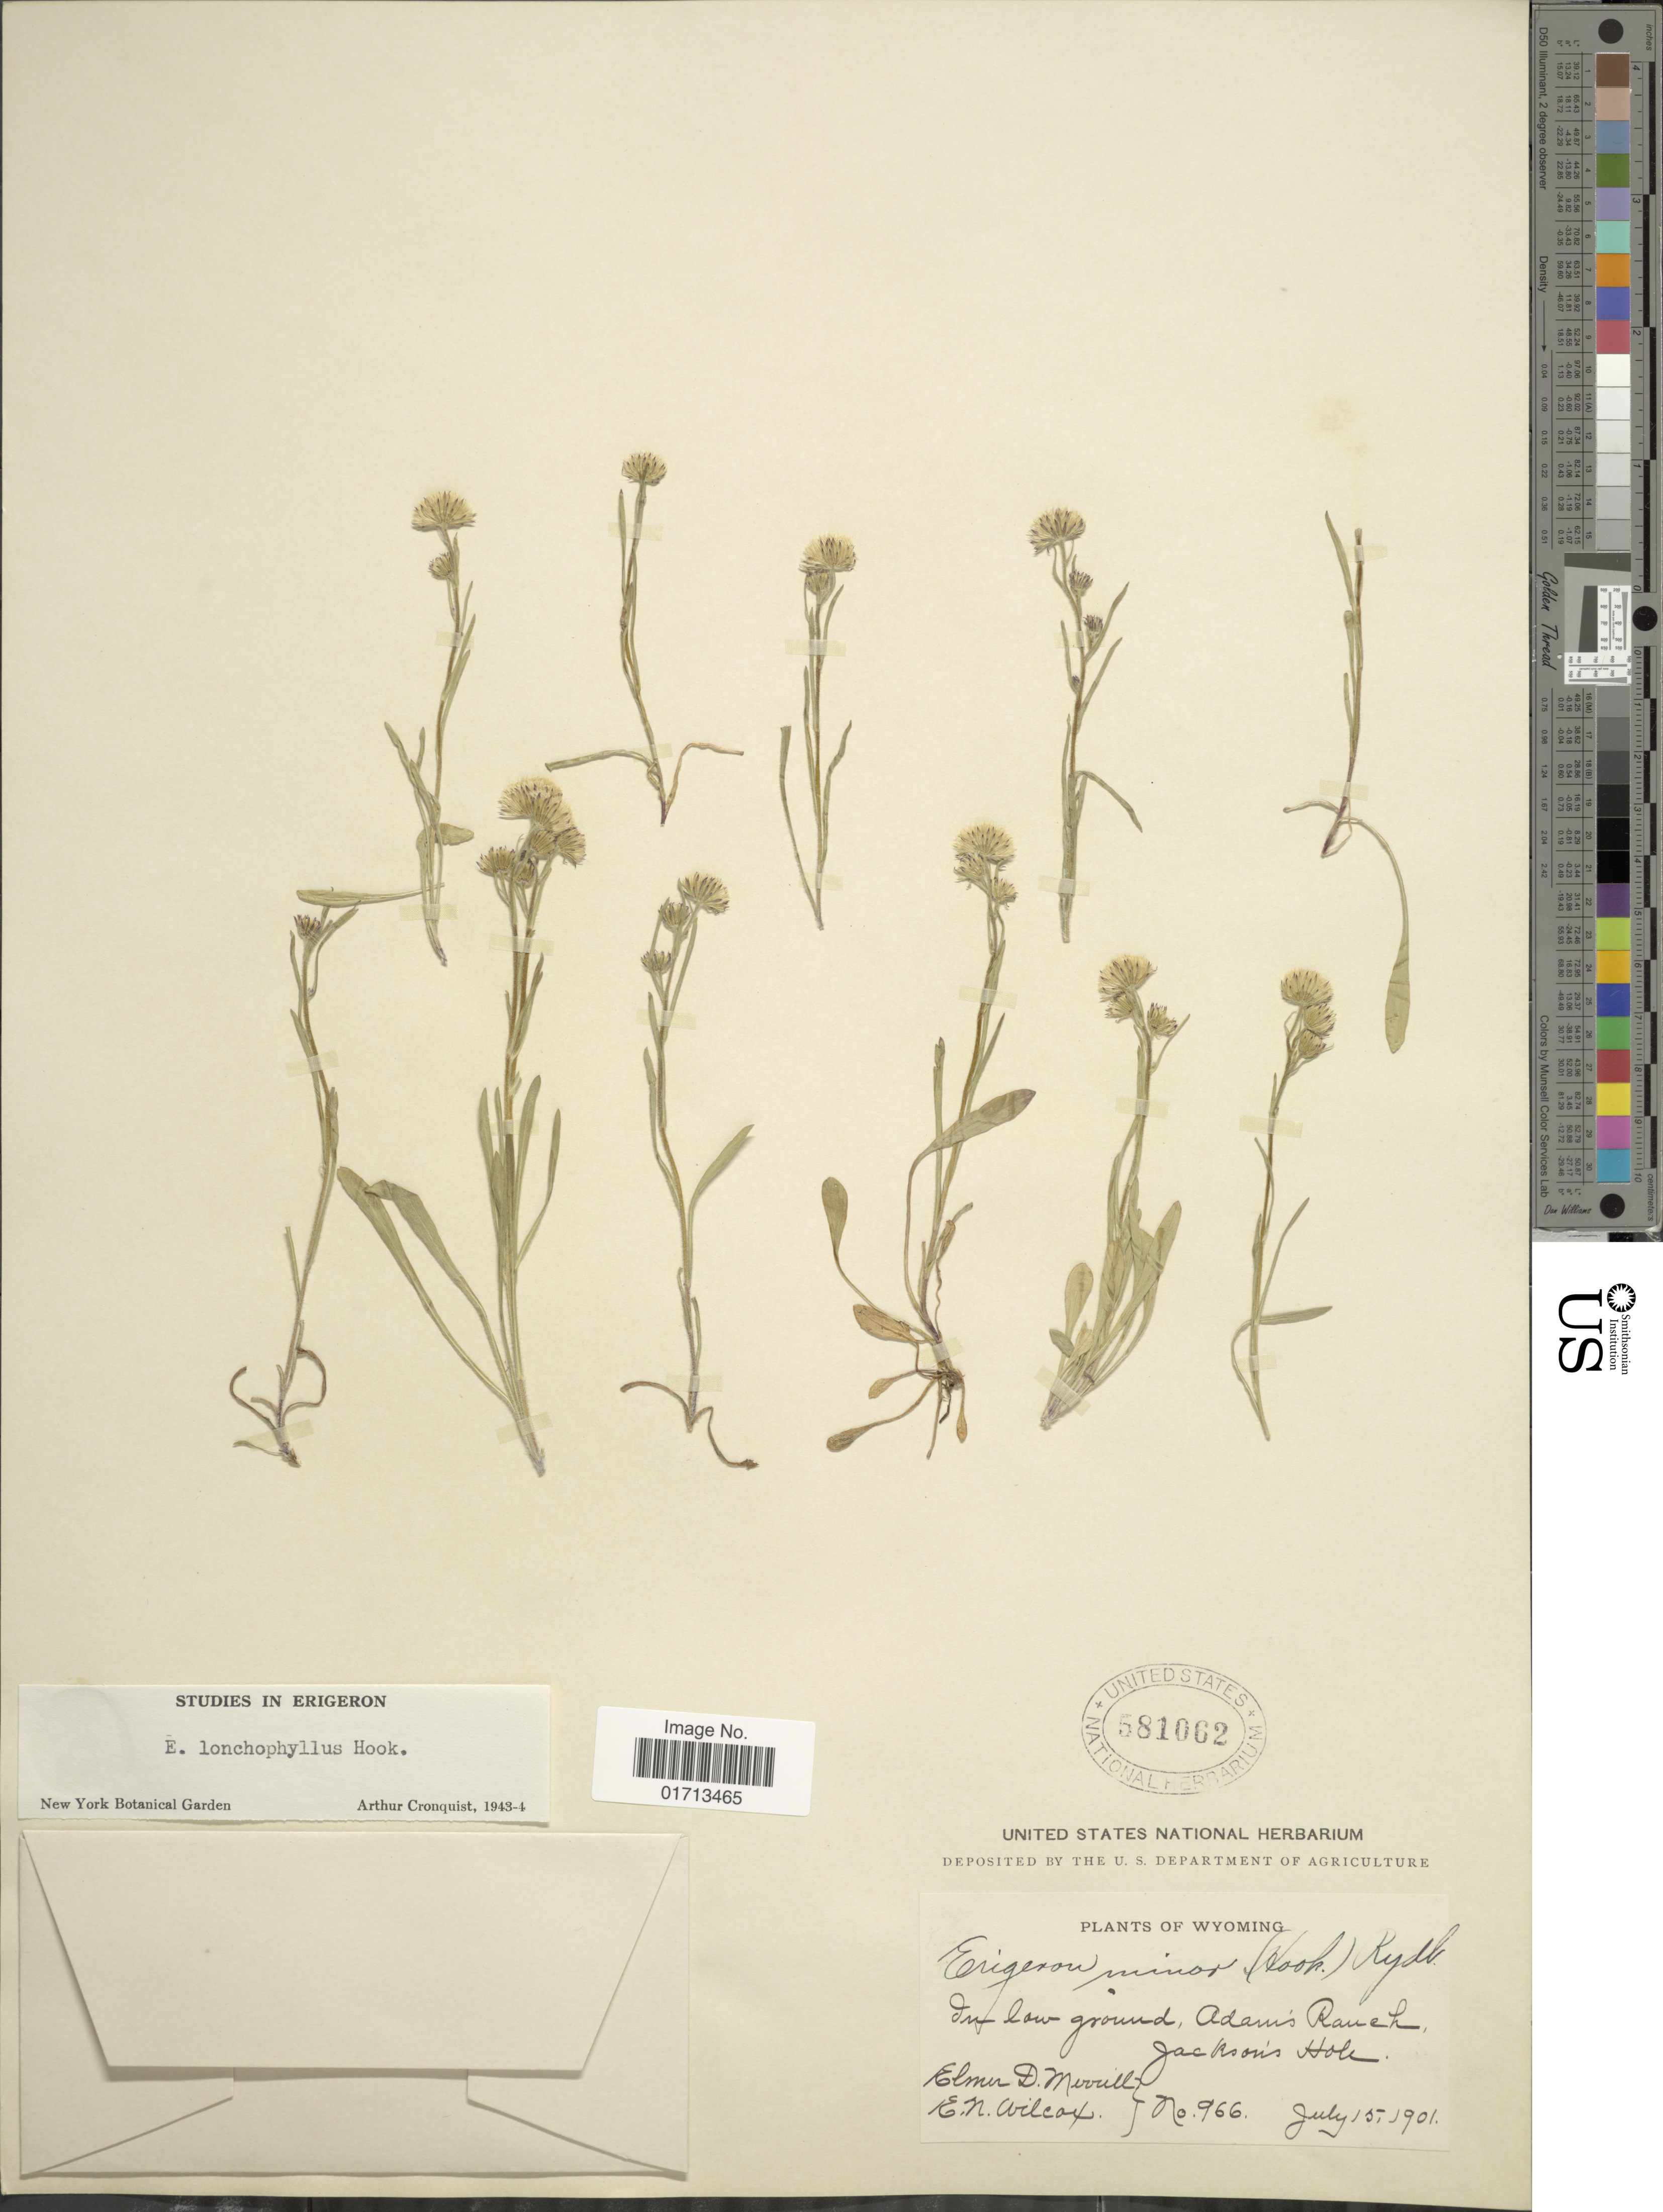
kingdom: Plantae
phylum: Tracheophyta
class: Magnoliopsida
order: Asterales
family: Asteraceae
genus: Erigeron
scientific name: Erigeron lonchophyllus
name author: Hook.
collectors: E. D. Merrill & E. Wilcox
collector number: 966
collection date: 1901-07-15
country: United States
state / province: Wyoming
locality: In low ground, Adam's Ranch, Jackson's Hole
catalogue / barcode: US 581062